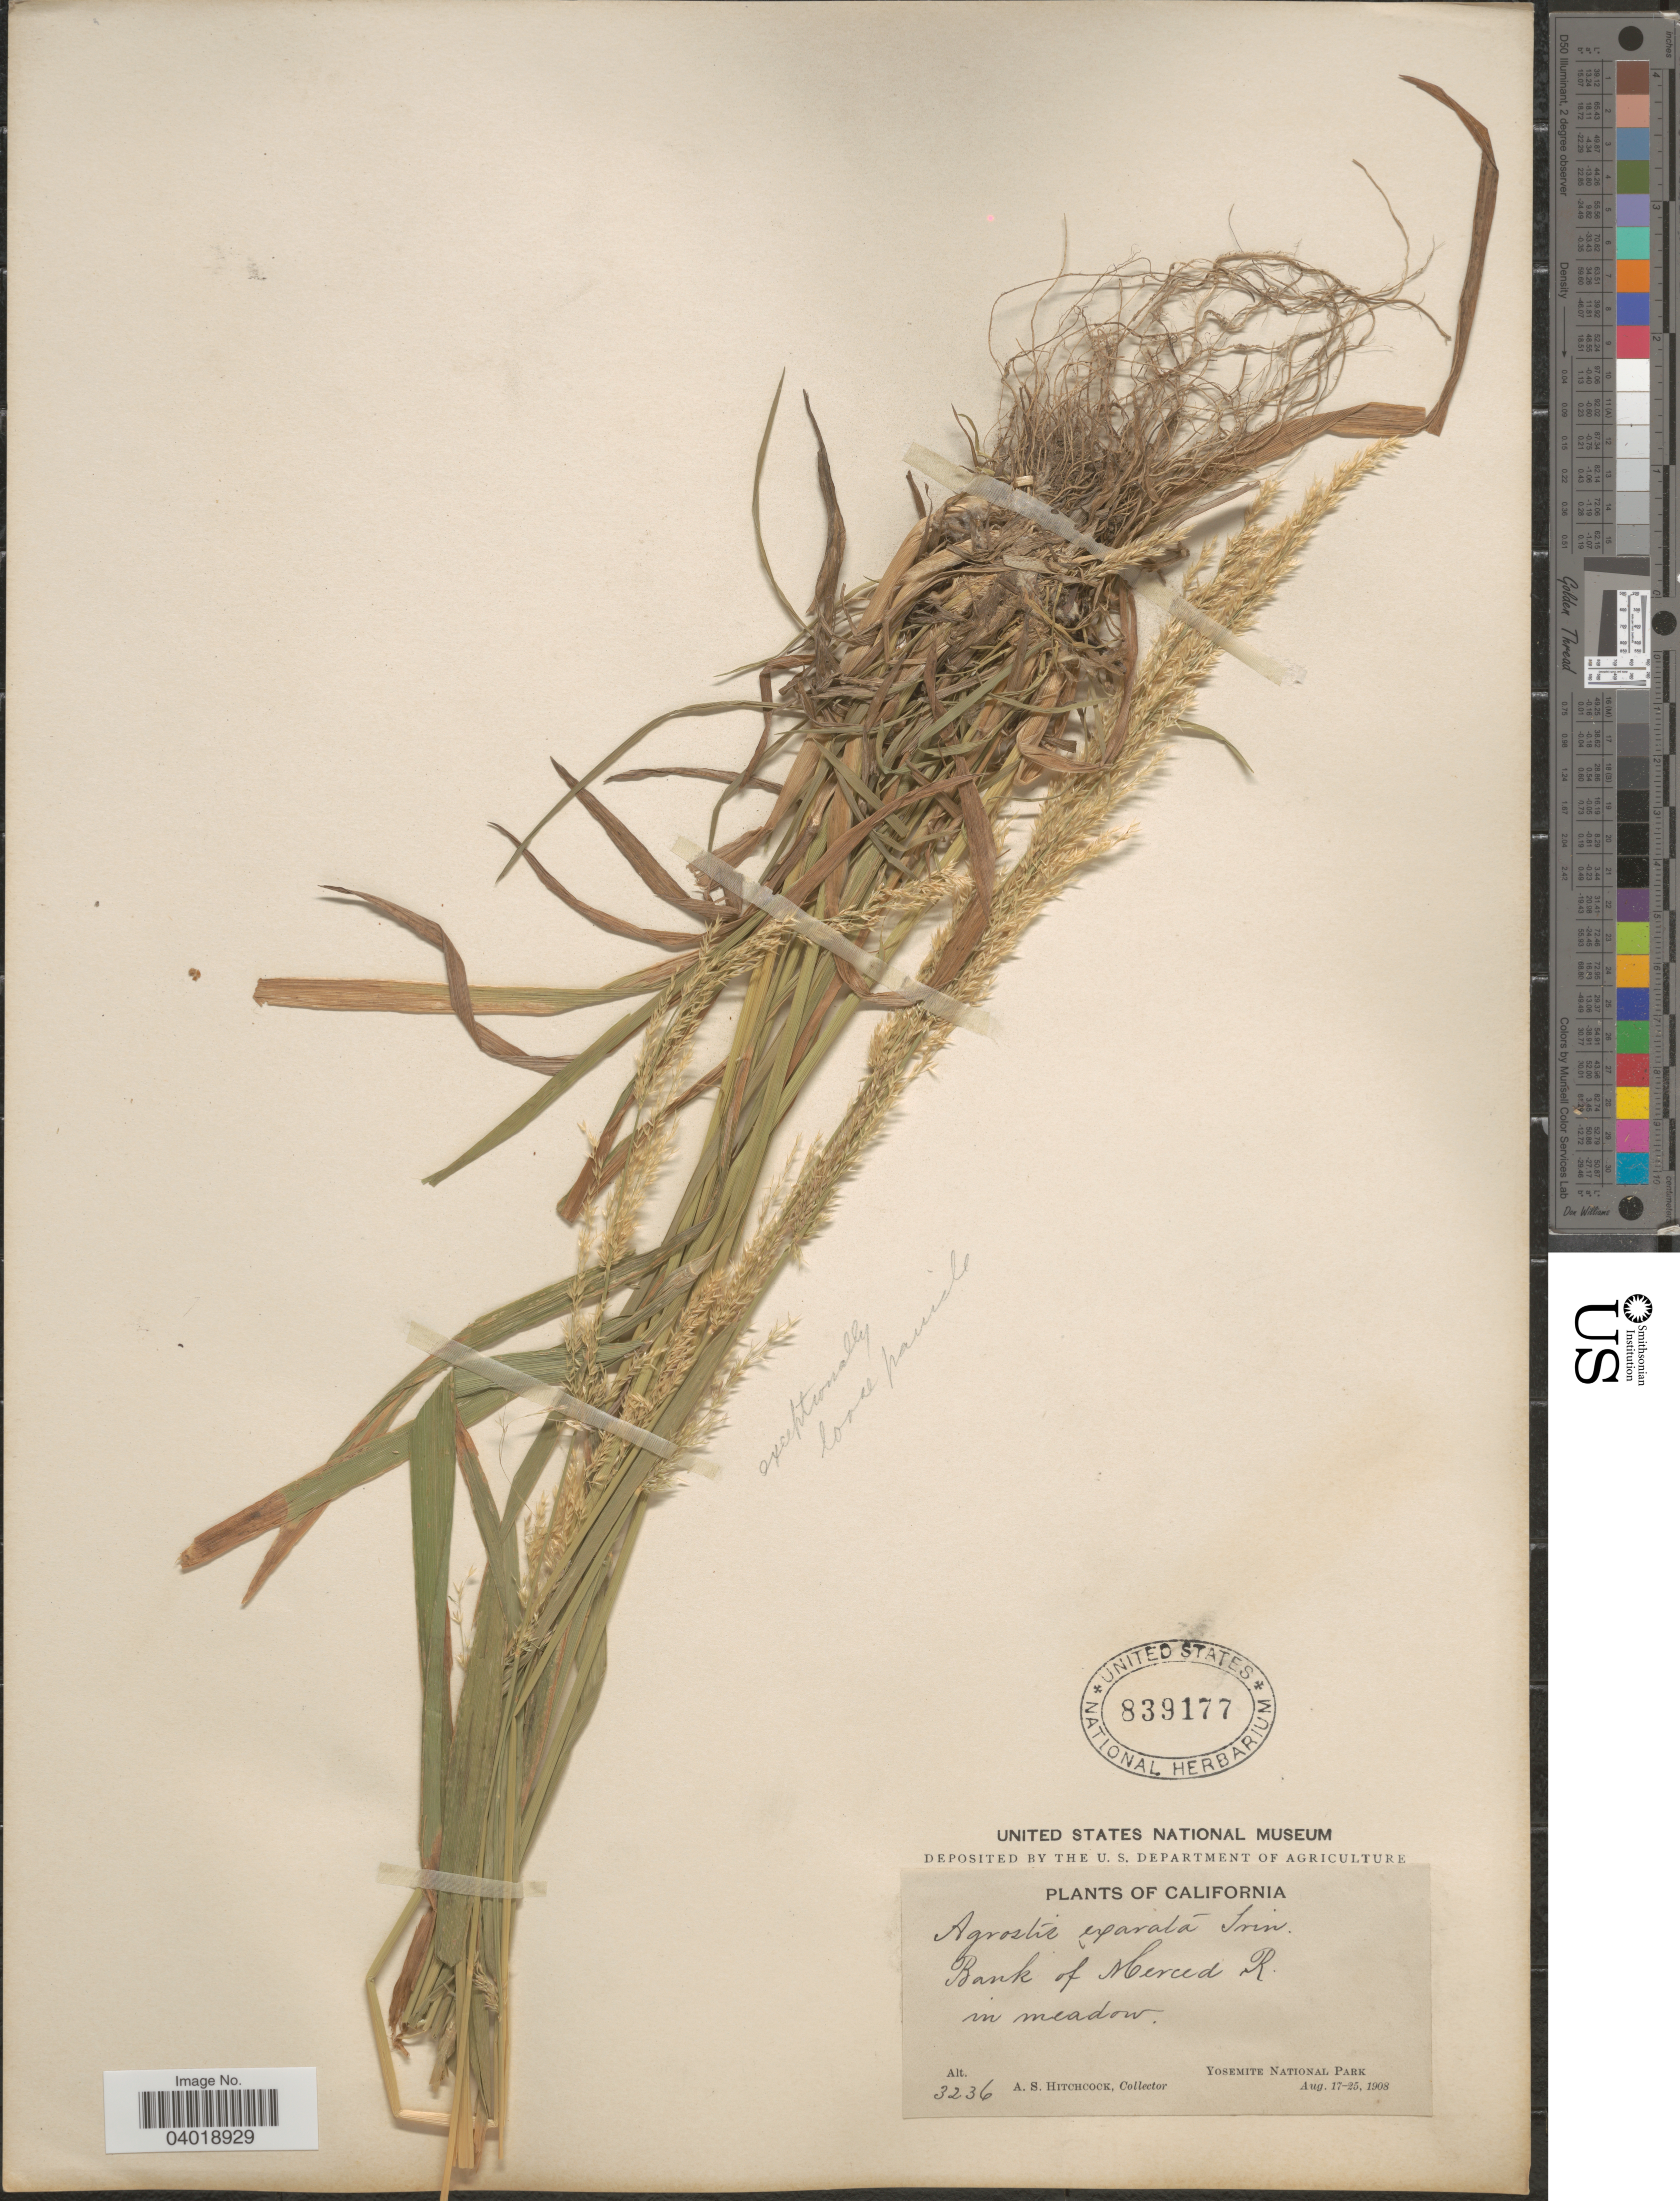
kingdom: Plantae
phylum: Tracheophyta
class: Liliopsida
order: Poales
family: Poaceae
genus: Agrostis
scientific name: Agrostis exarata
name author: Trin.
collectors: A. S. Hitchcock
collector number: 3236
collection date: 1908-08-17/1908-08-25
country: United States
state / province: California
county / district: Mariposa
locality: Bank of Merced R. in meadow. Yosemite National Park.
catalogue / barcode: US 839177